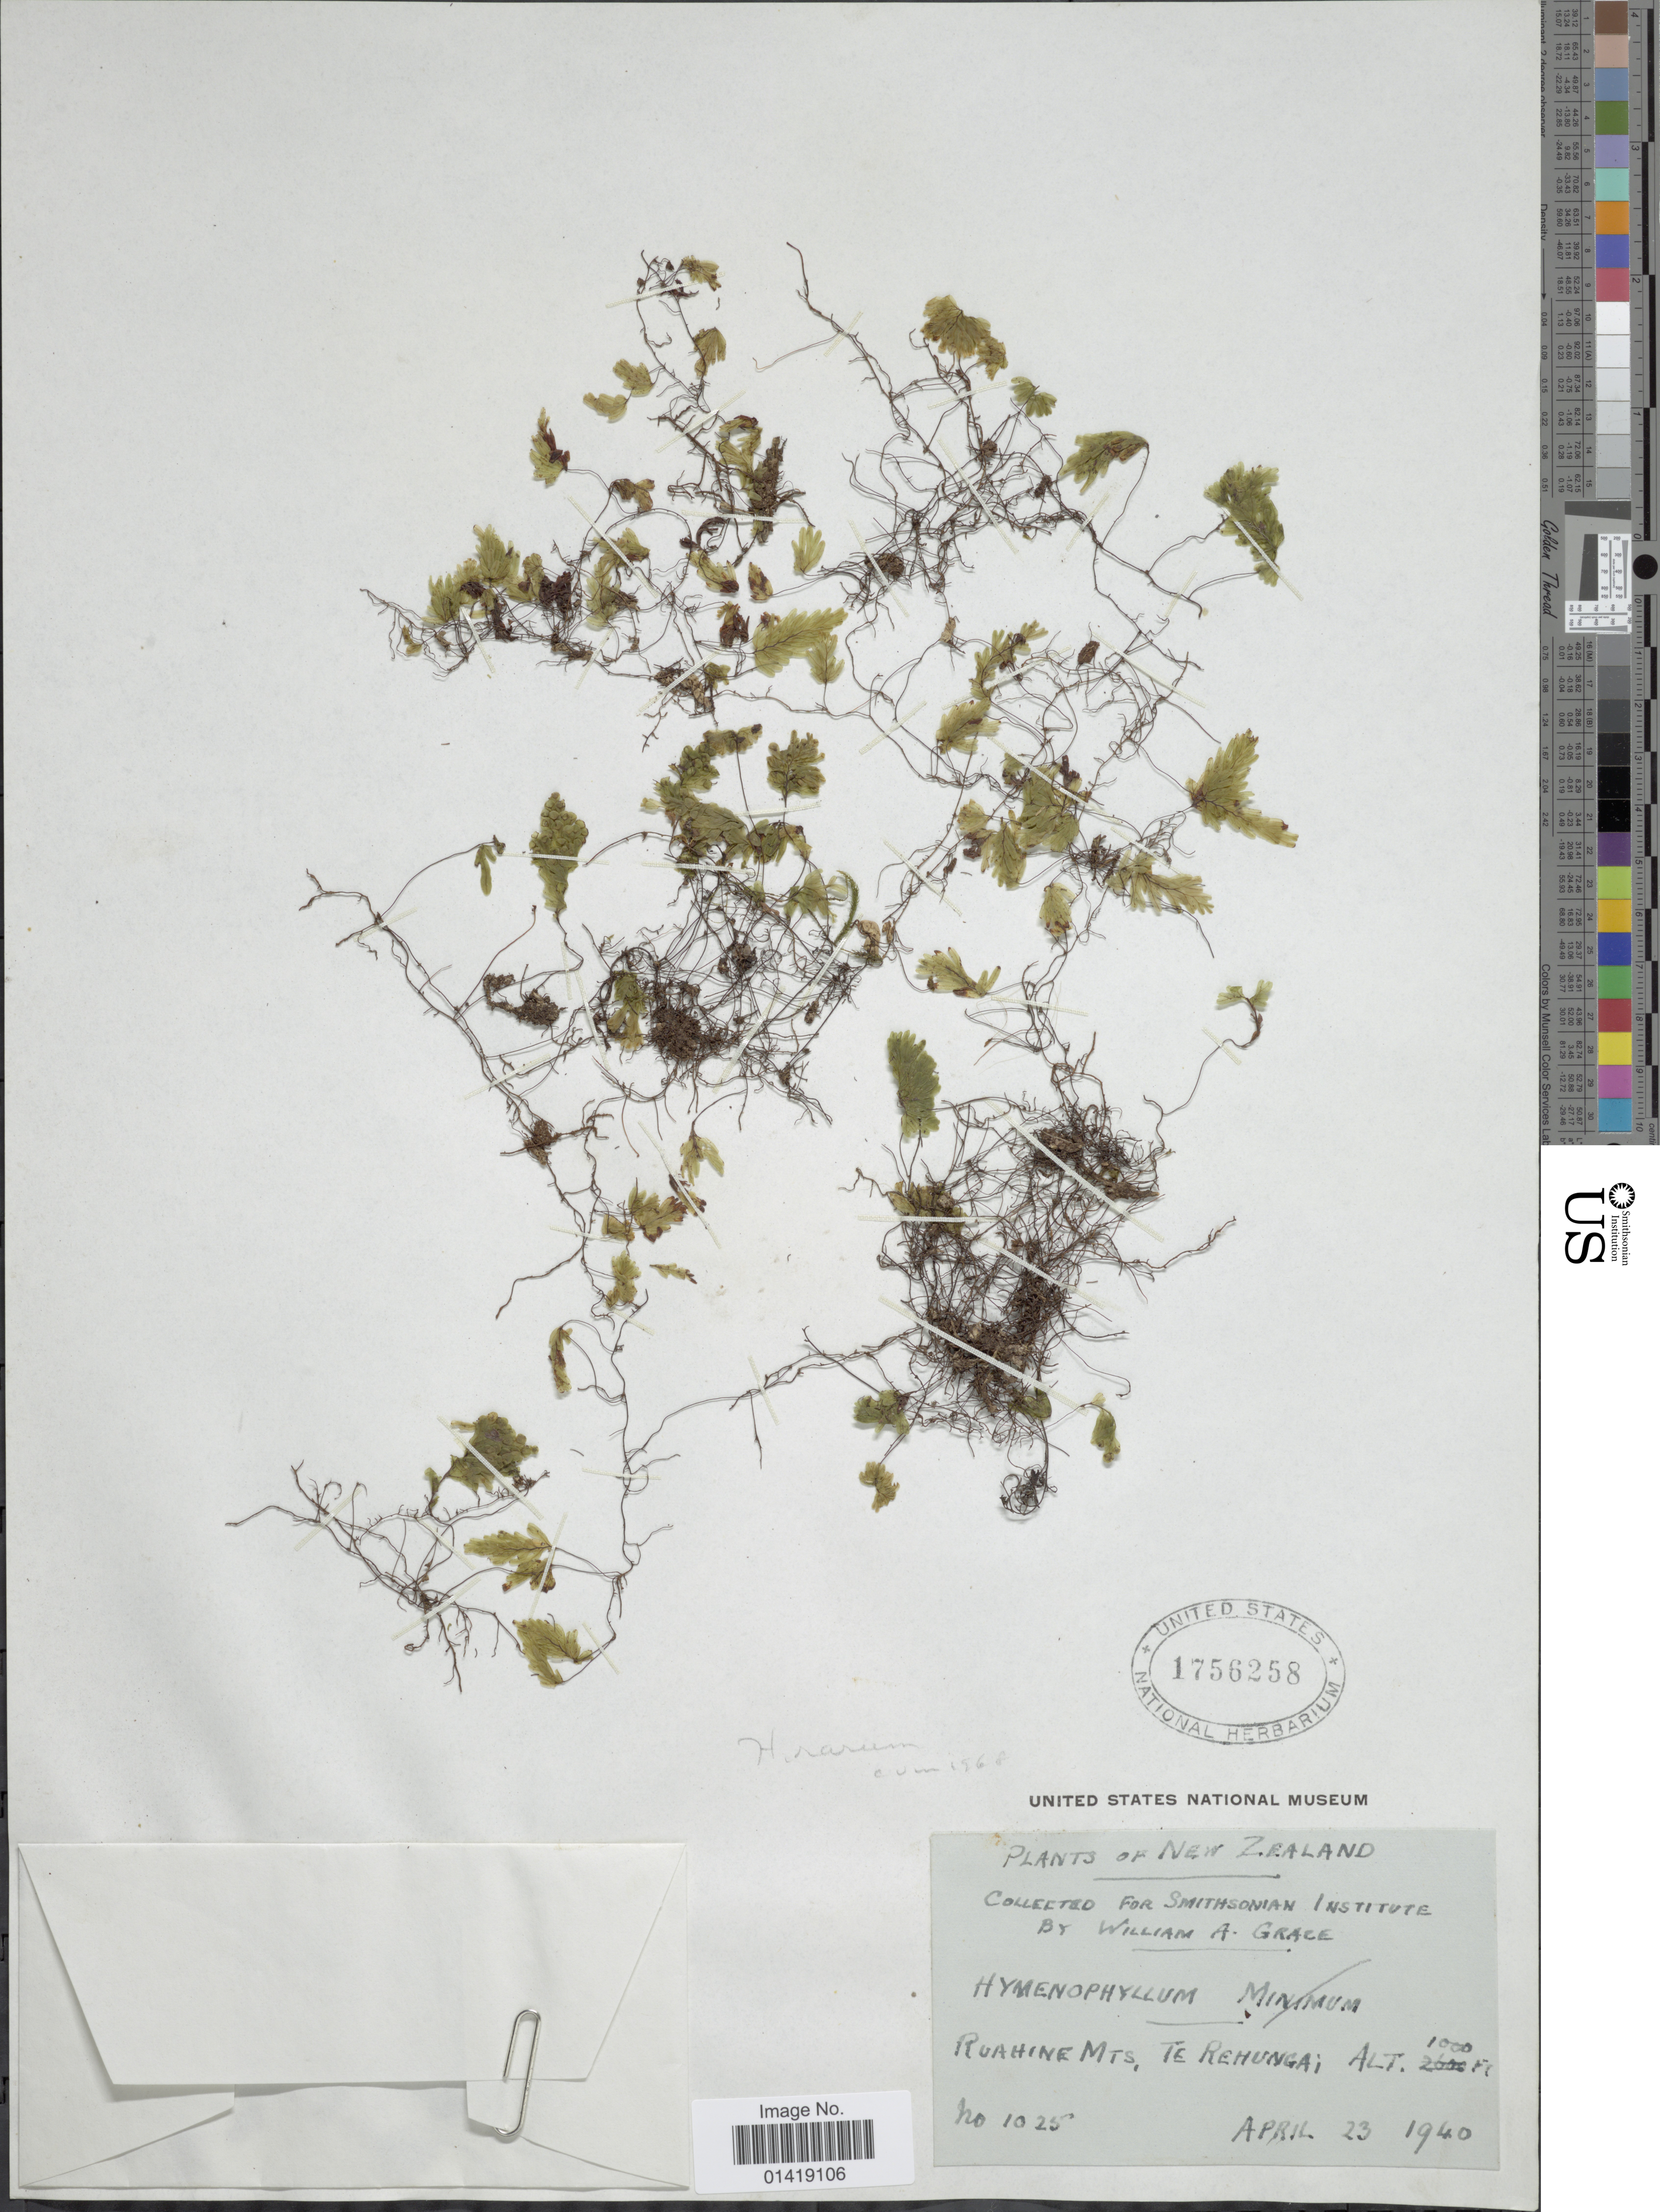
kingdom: Plantae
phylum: Tracheophyta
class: Polypodiopsida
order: Hymenophyllales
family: Hymenophyllaceae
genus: Hymenophyllum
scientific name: Hymenophyllum rarum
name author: R. Br.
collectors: W. Grace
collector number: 1025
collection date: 1940-04-23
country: New Zealand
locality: Ruahine Mts Te Rehunga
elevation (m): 305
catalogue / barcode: US 1756258